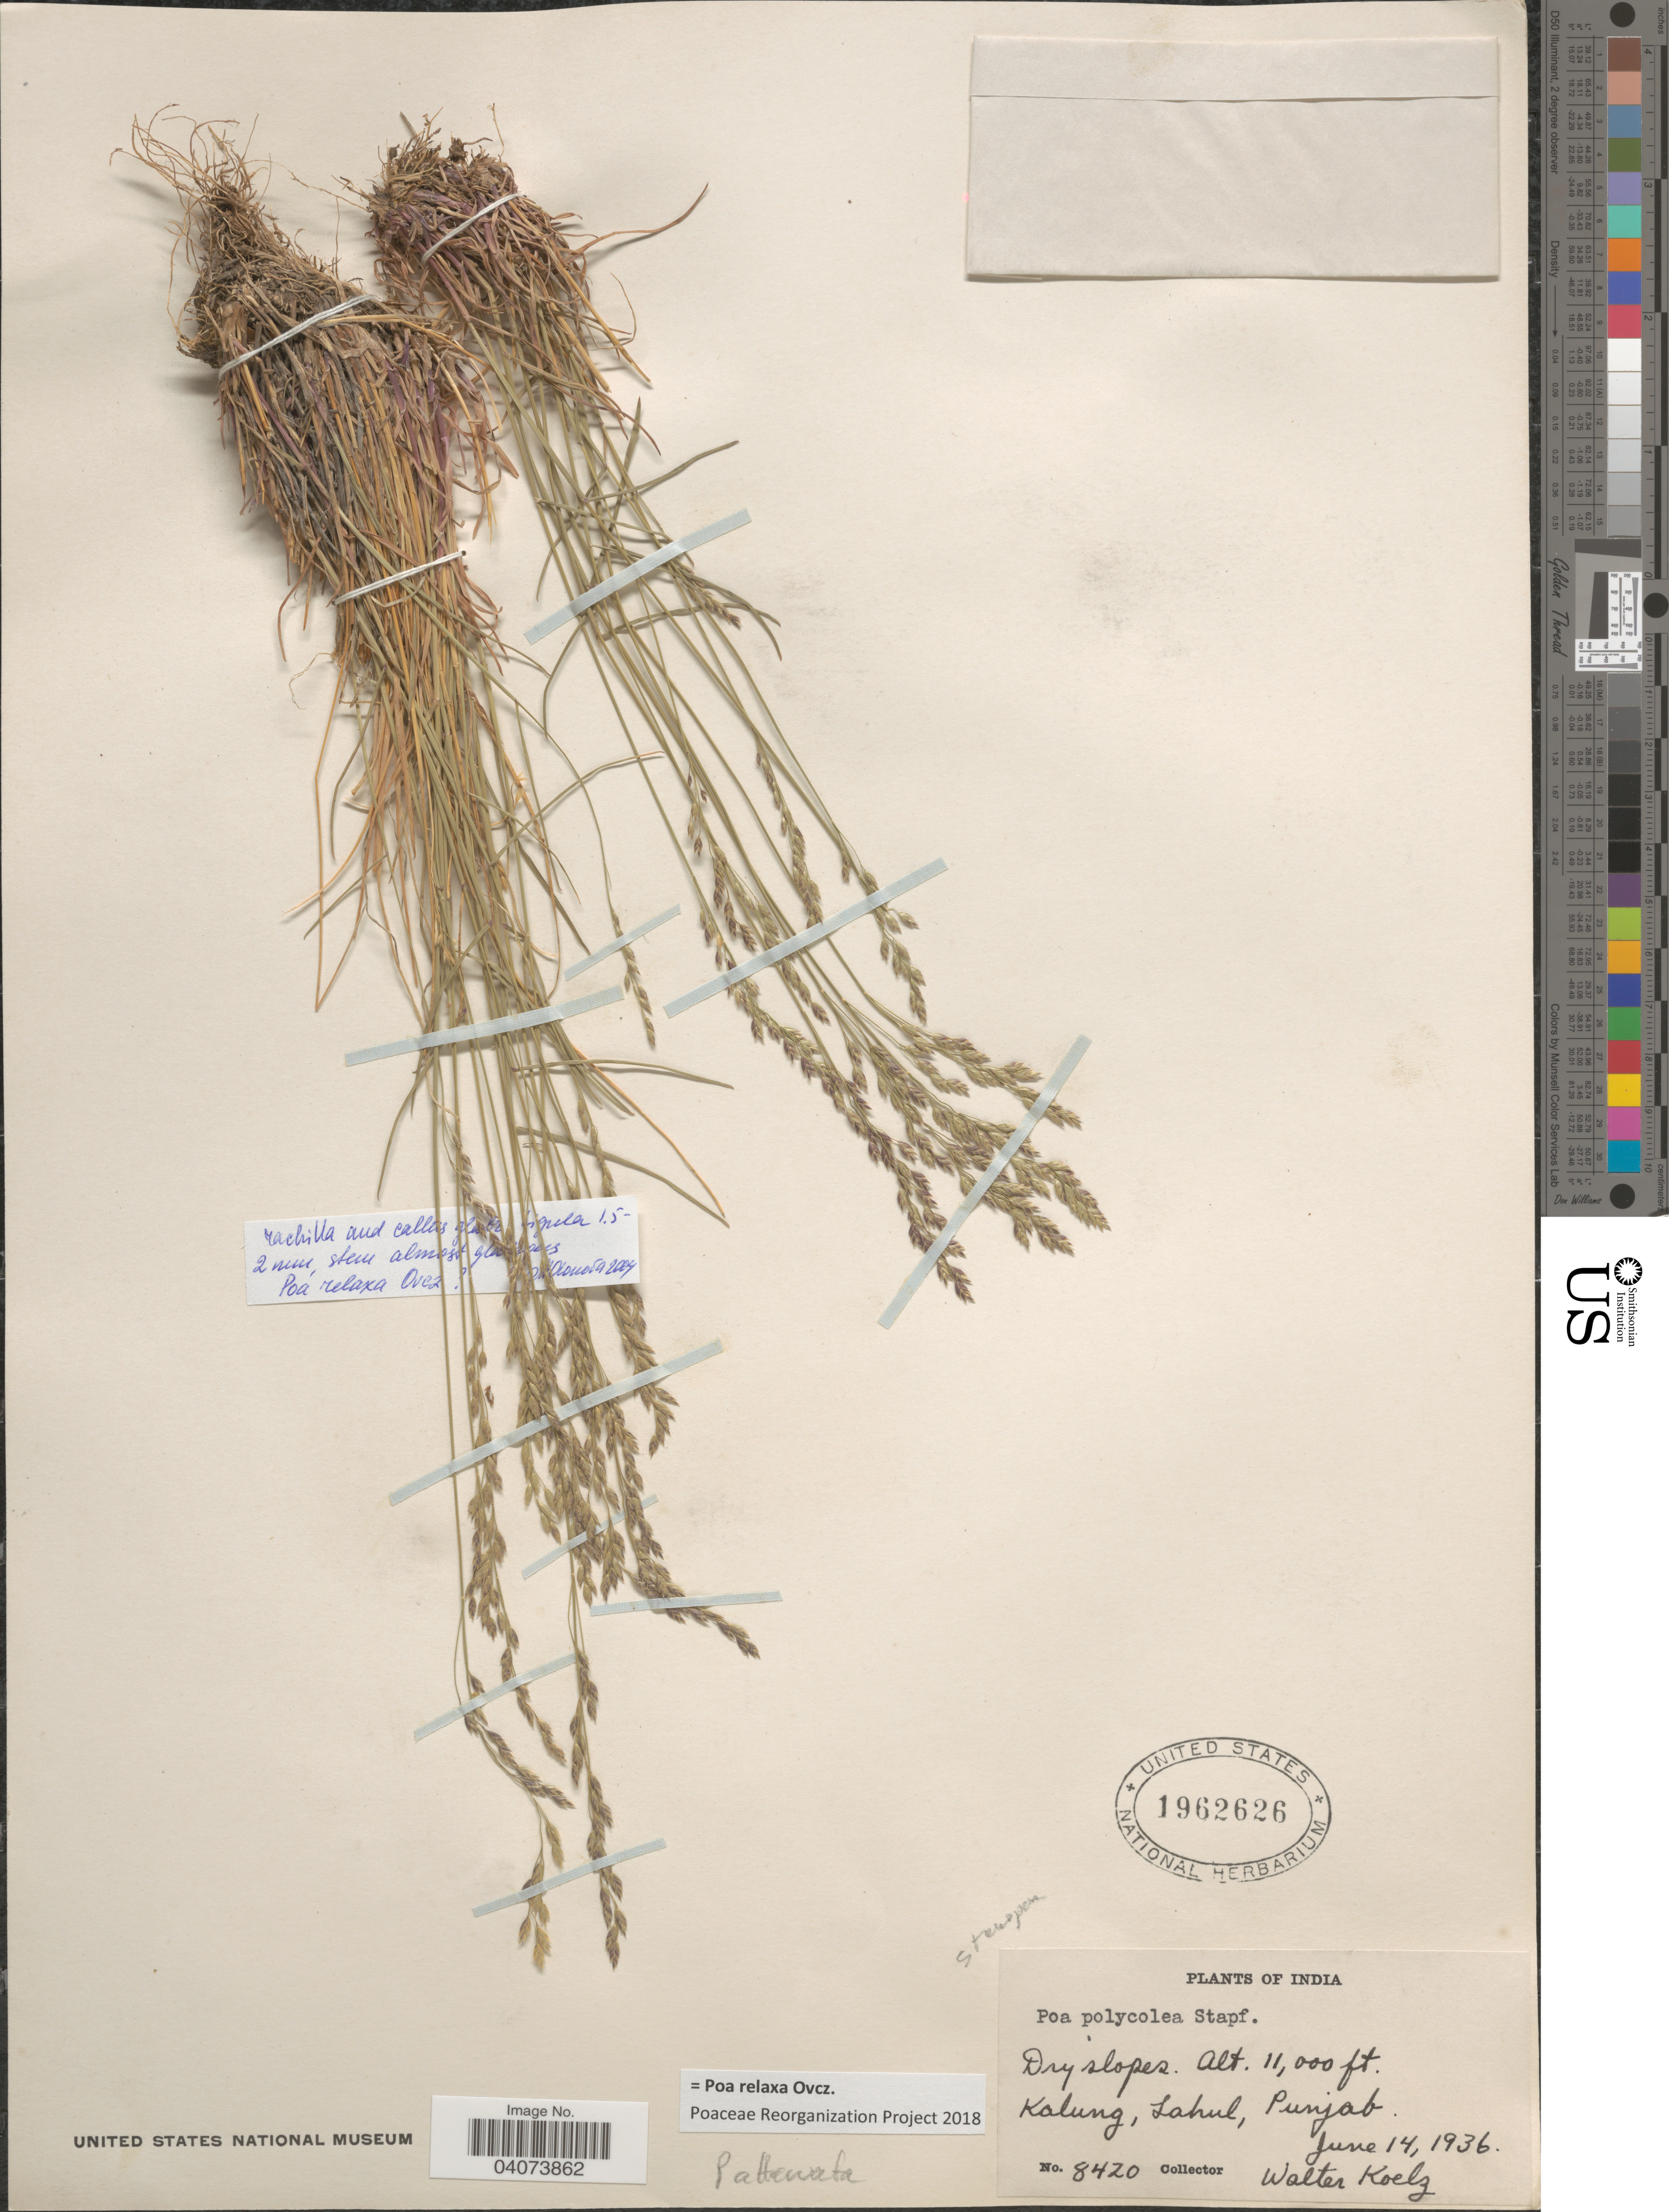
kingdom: Plantae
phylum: Tracheophyta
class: Liliopsida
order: Poales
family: Poaceae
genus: Poa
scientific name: Poa relaxa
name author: Ovcz.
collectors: W. N. Koelz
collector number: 8420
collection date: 1936-06-14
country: India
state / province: Punjab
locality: Kalung, Lahul.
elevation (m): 3353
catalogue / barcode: US 1962626